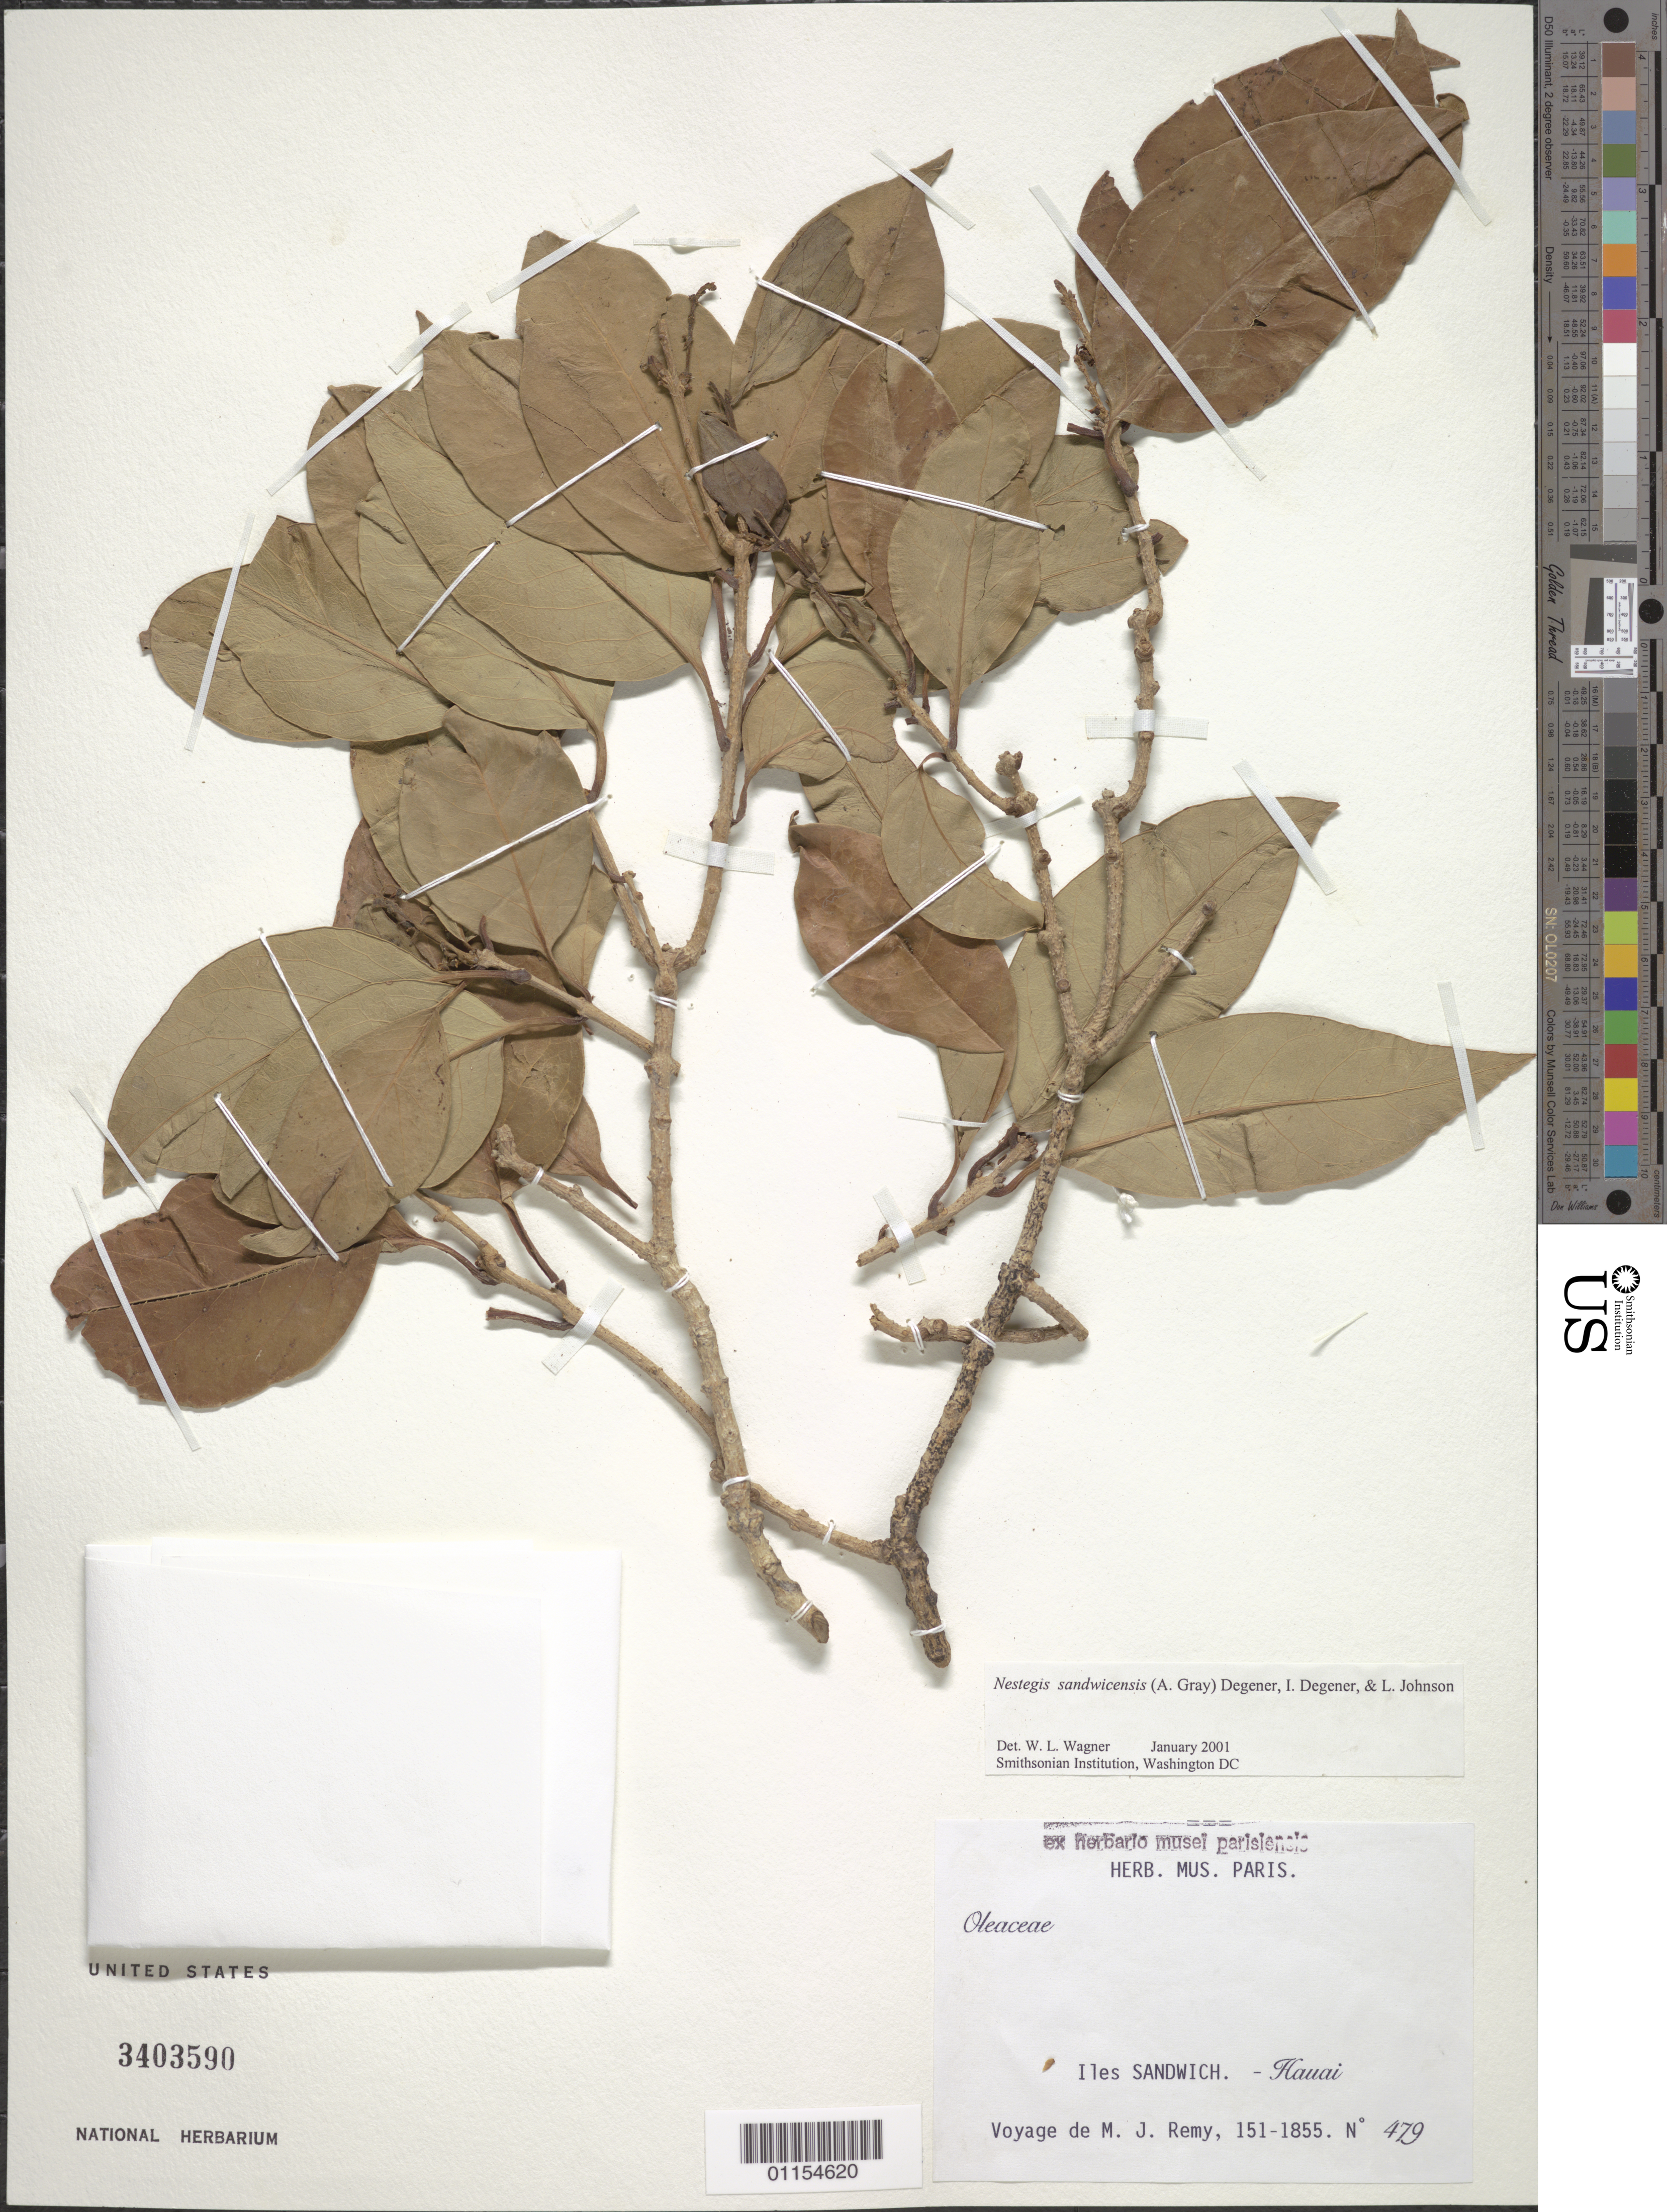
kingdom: Plantae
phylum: Tracheophyta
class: Magnoliopsida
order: Lamiales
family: Oleaceae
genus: Notelaea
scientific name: Notelaea sandwicensis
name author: (A. Gray) Hong-Wa & Besnard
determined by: Wagner, W. L., (BOT), Smithsonian Institution - National Museum of Natural History (UNITED STATES)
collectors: M. J. Remy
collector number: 479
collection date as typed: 1851 to --- 1855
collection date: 1851/1855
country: United States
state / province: Hawaii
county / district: Hawaii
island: Hawaii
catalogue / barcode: US 3403590